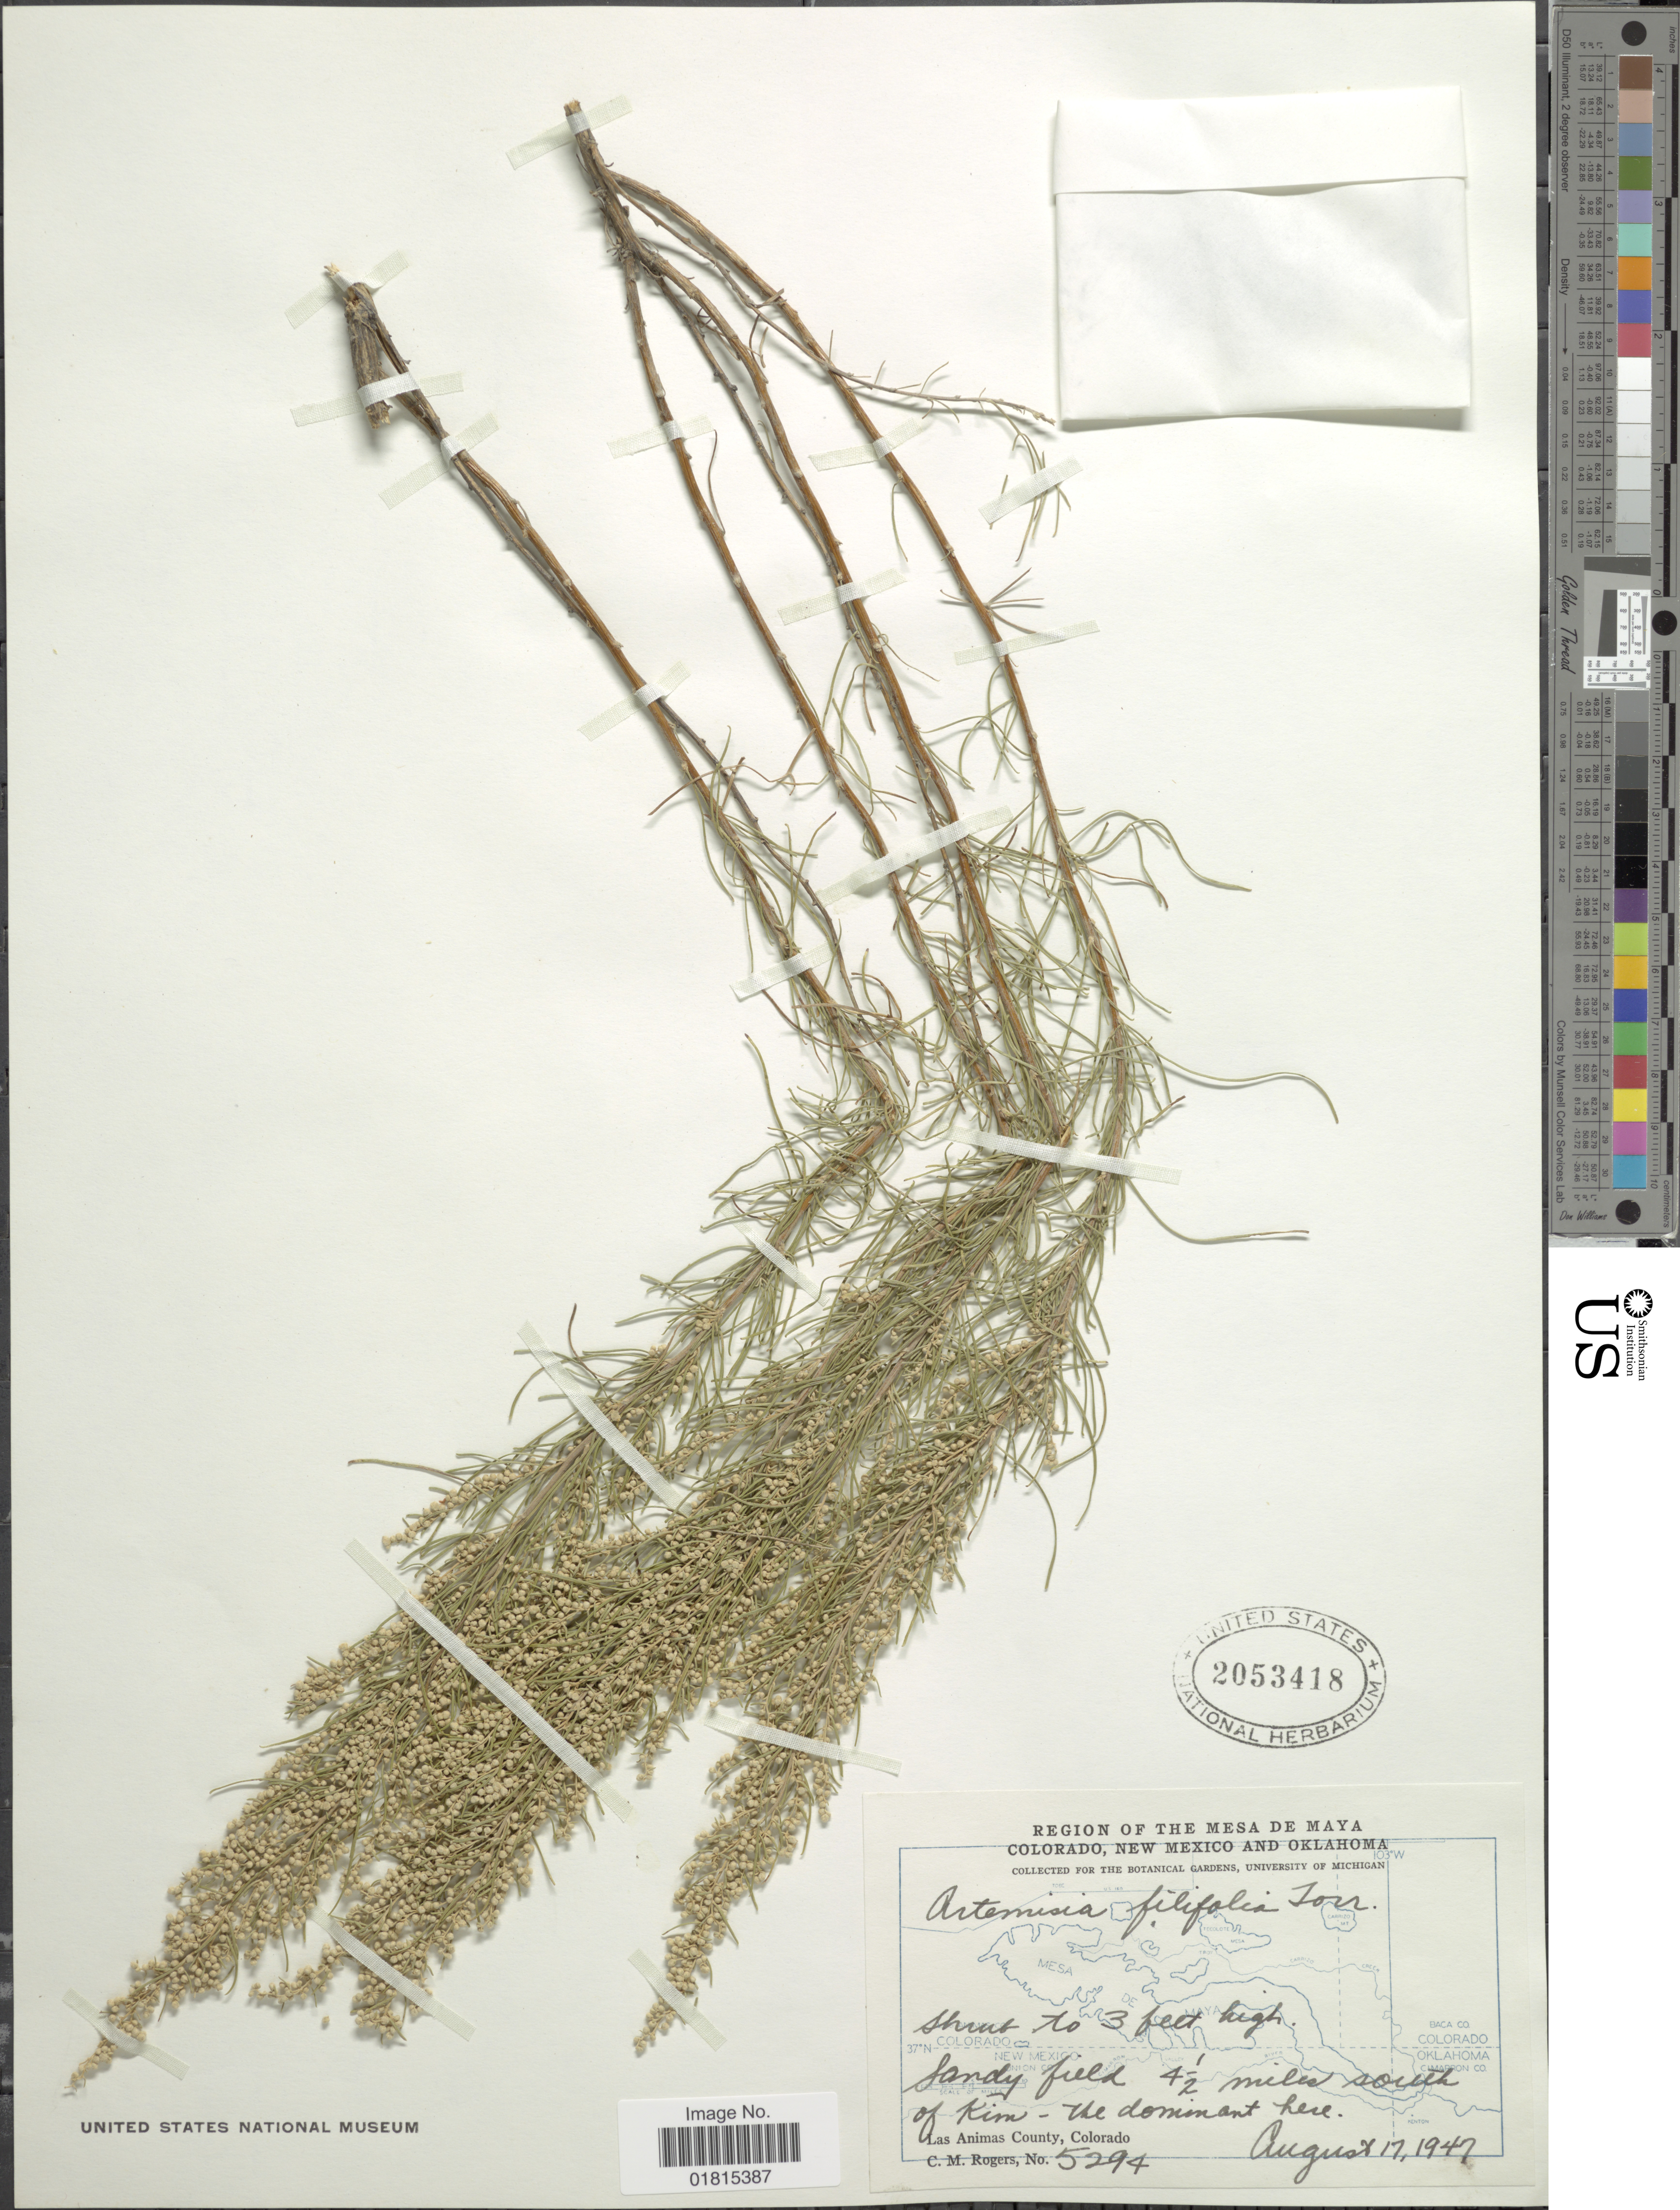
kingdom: Plantae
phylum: Tracheophyta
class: Magnoliopsida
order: Asterales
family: Asteraceae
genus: Artemisia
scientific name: Artemisia filifolia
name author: Torr.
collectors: C. M. Rogers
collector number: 5294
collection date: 1947-08-17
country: United States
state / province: Colorado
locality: Region of the Mesa de Maya. Sandy field 4½ miles south of Kim - the dominant here. Las Animas County, Colorado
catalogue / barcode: US 2053418